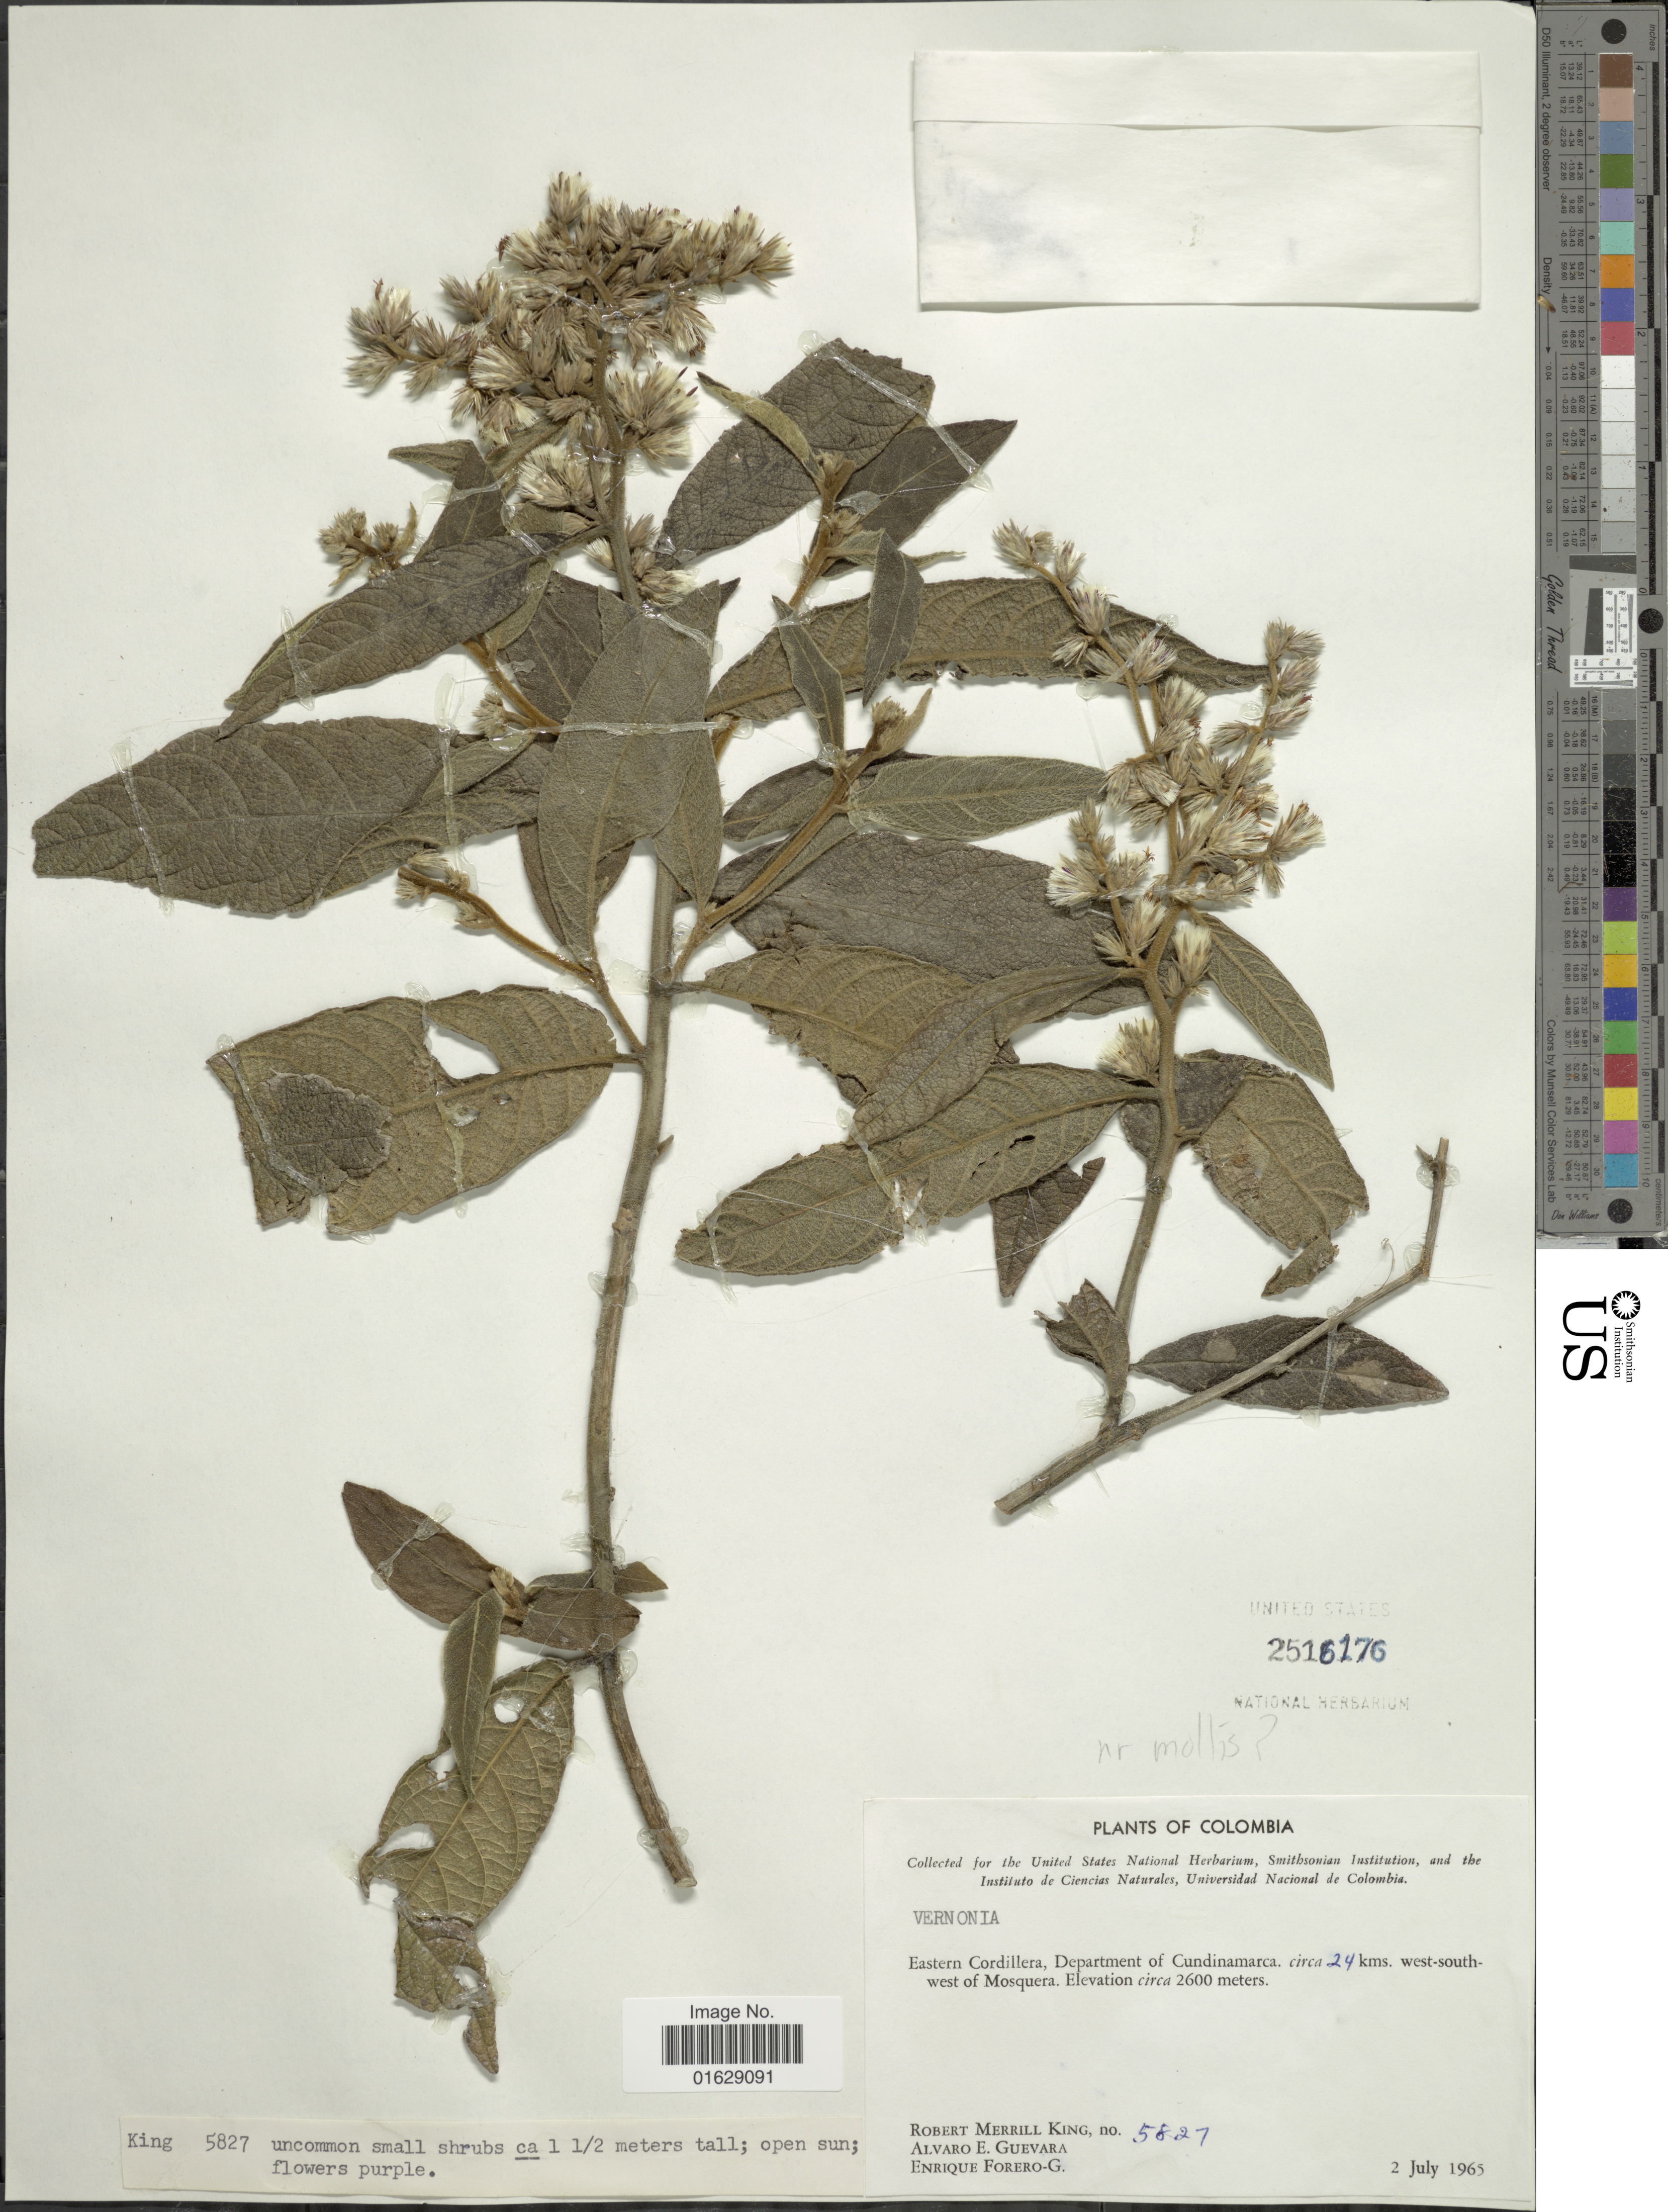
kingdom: Plantae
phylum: Tracheophyta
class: Magnoliopsida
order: Asterales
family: Asteraceae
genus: Lepidaploa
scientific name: Lepidaploa sclareaefolia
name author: (Sch. Bip.) H. Rob.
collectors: R. M. King, A. E. Guevara & E. Forero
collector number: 5827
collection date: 1965-07-02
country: Colombia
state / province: Cundinamarca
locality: Eastern Cordillera, Department of Cundinamarca. cicra 24 kms. west-south-west of Mosquero.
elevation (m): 2600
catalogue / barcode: US 2516176